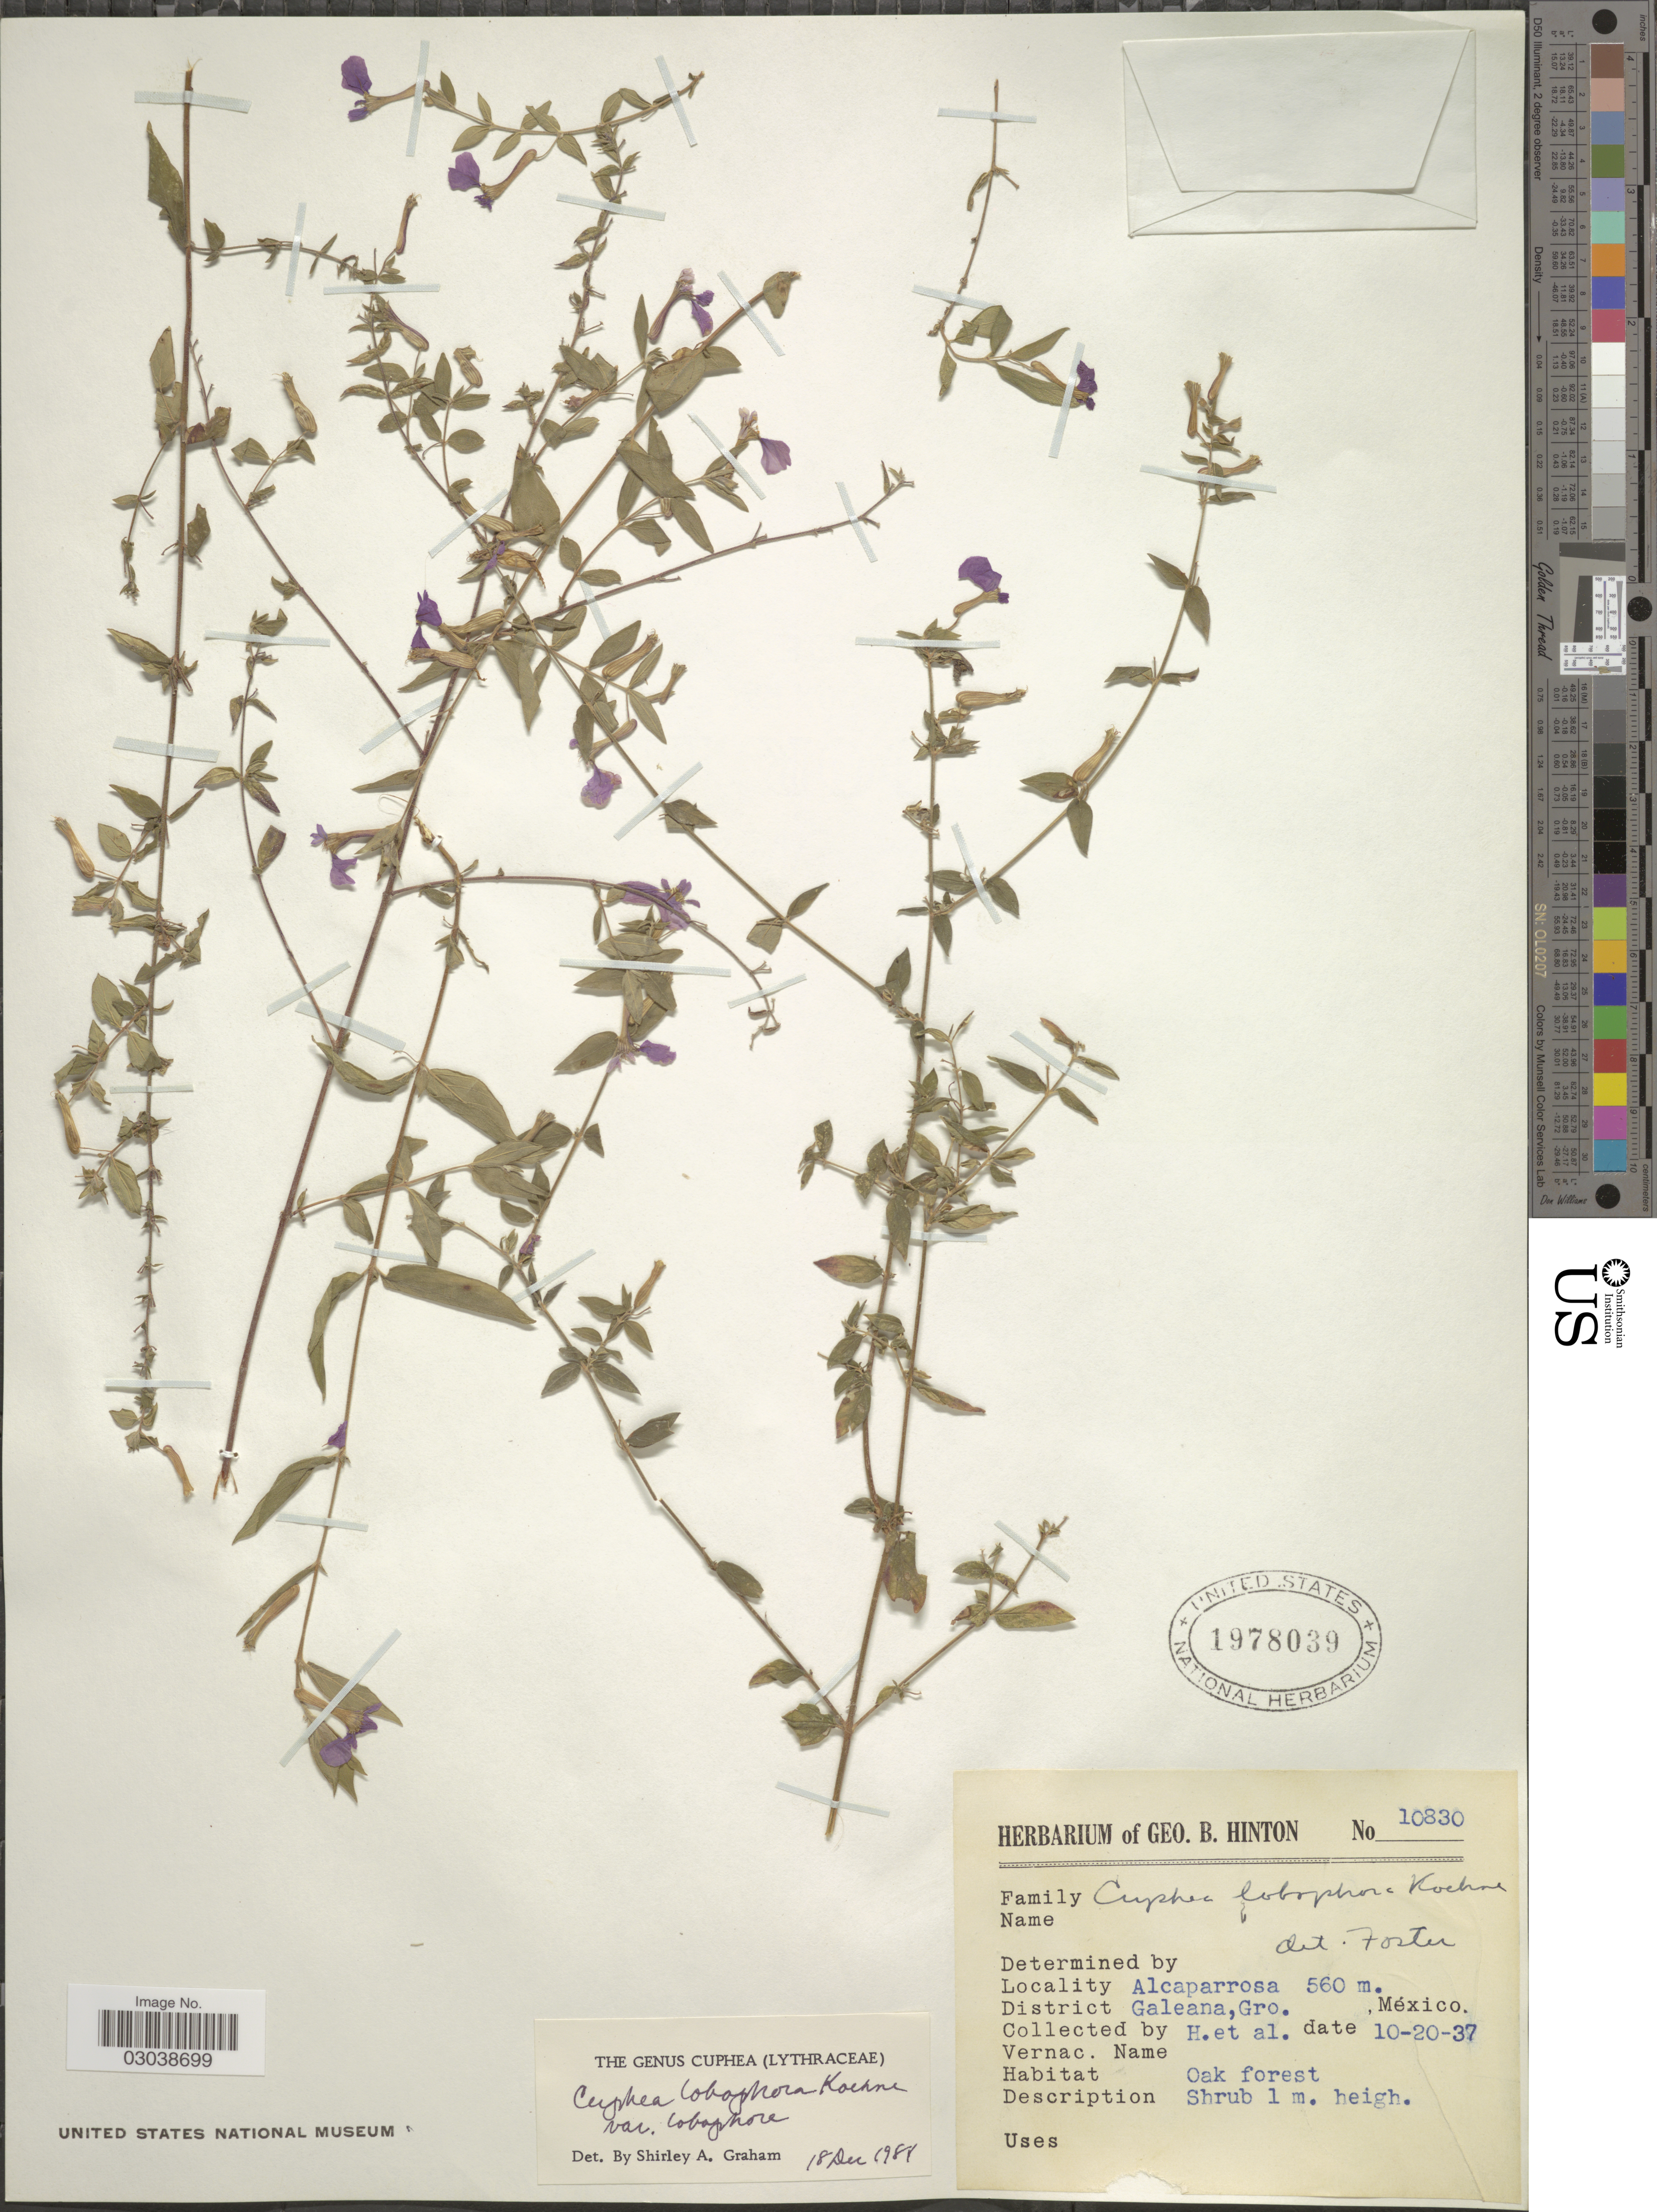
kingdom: Plantae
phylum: Tracheophyta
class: Magnoliopsida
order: Myrtales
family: Lythraceae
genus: Cuphea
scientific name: Cuphea lobophora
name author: Koehne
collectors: G. B. Hinton & et al.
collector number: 10830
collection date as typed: Transcribed d/m/y: 20/10/37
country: Mexico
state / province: Guerrero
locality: Alcaparrosa, District Galeana, Gro.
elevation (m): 560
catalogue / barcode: US 1978039